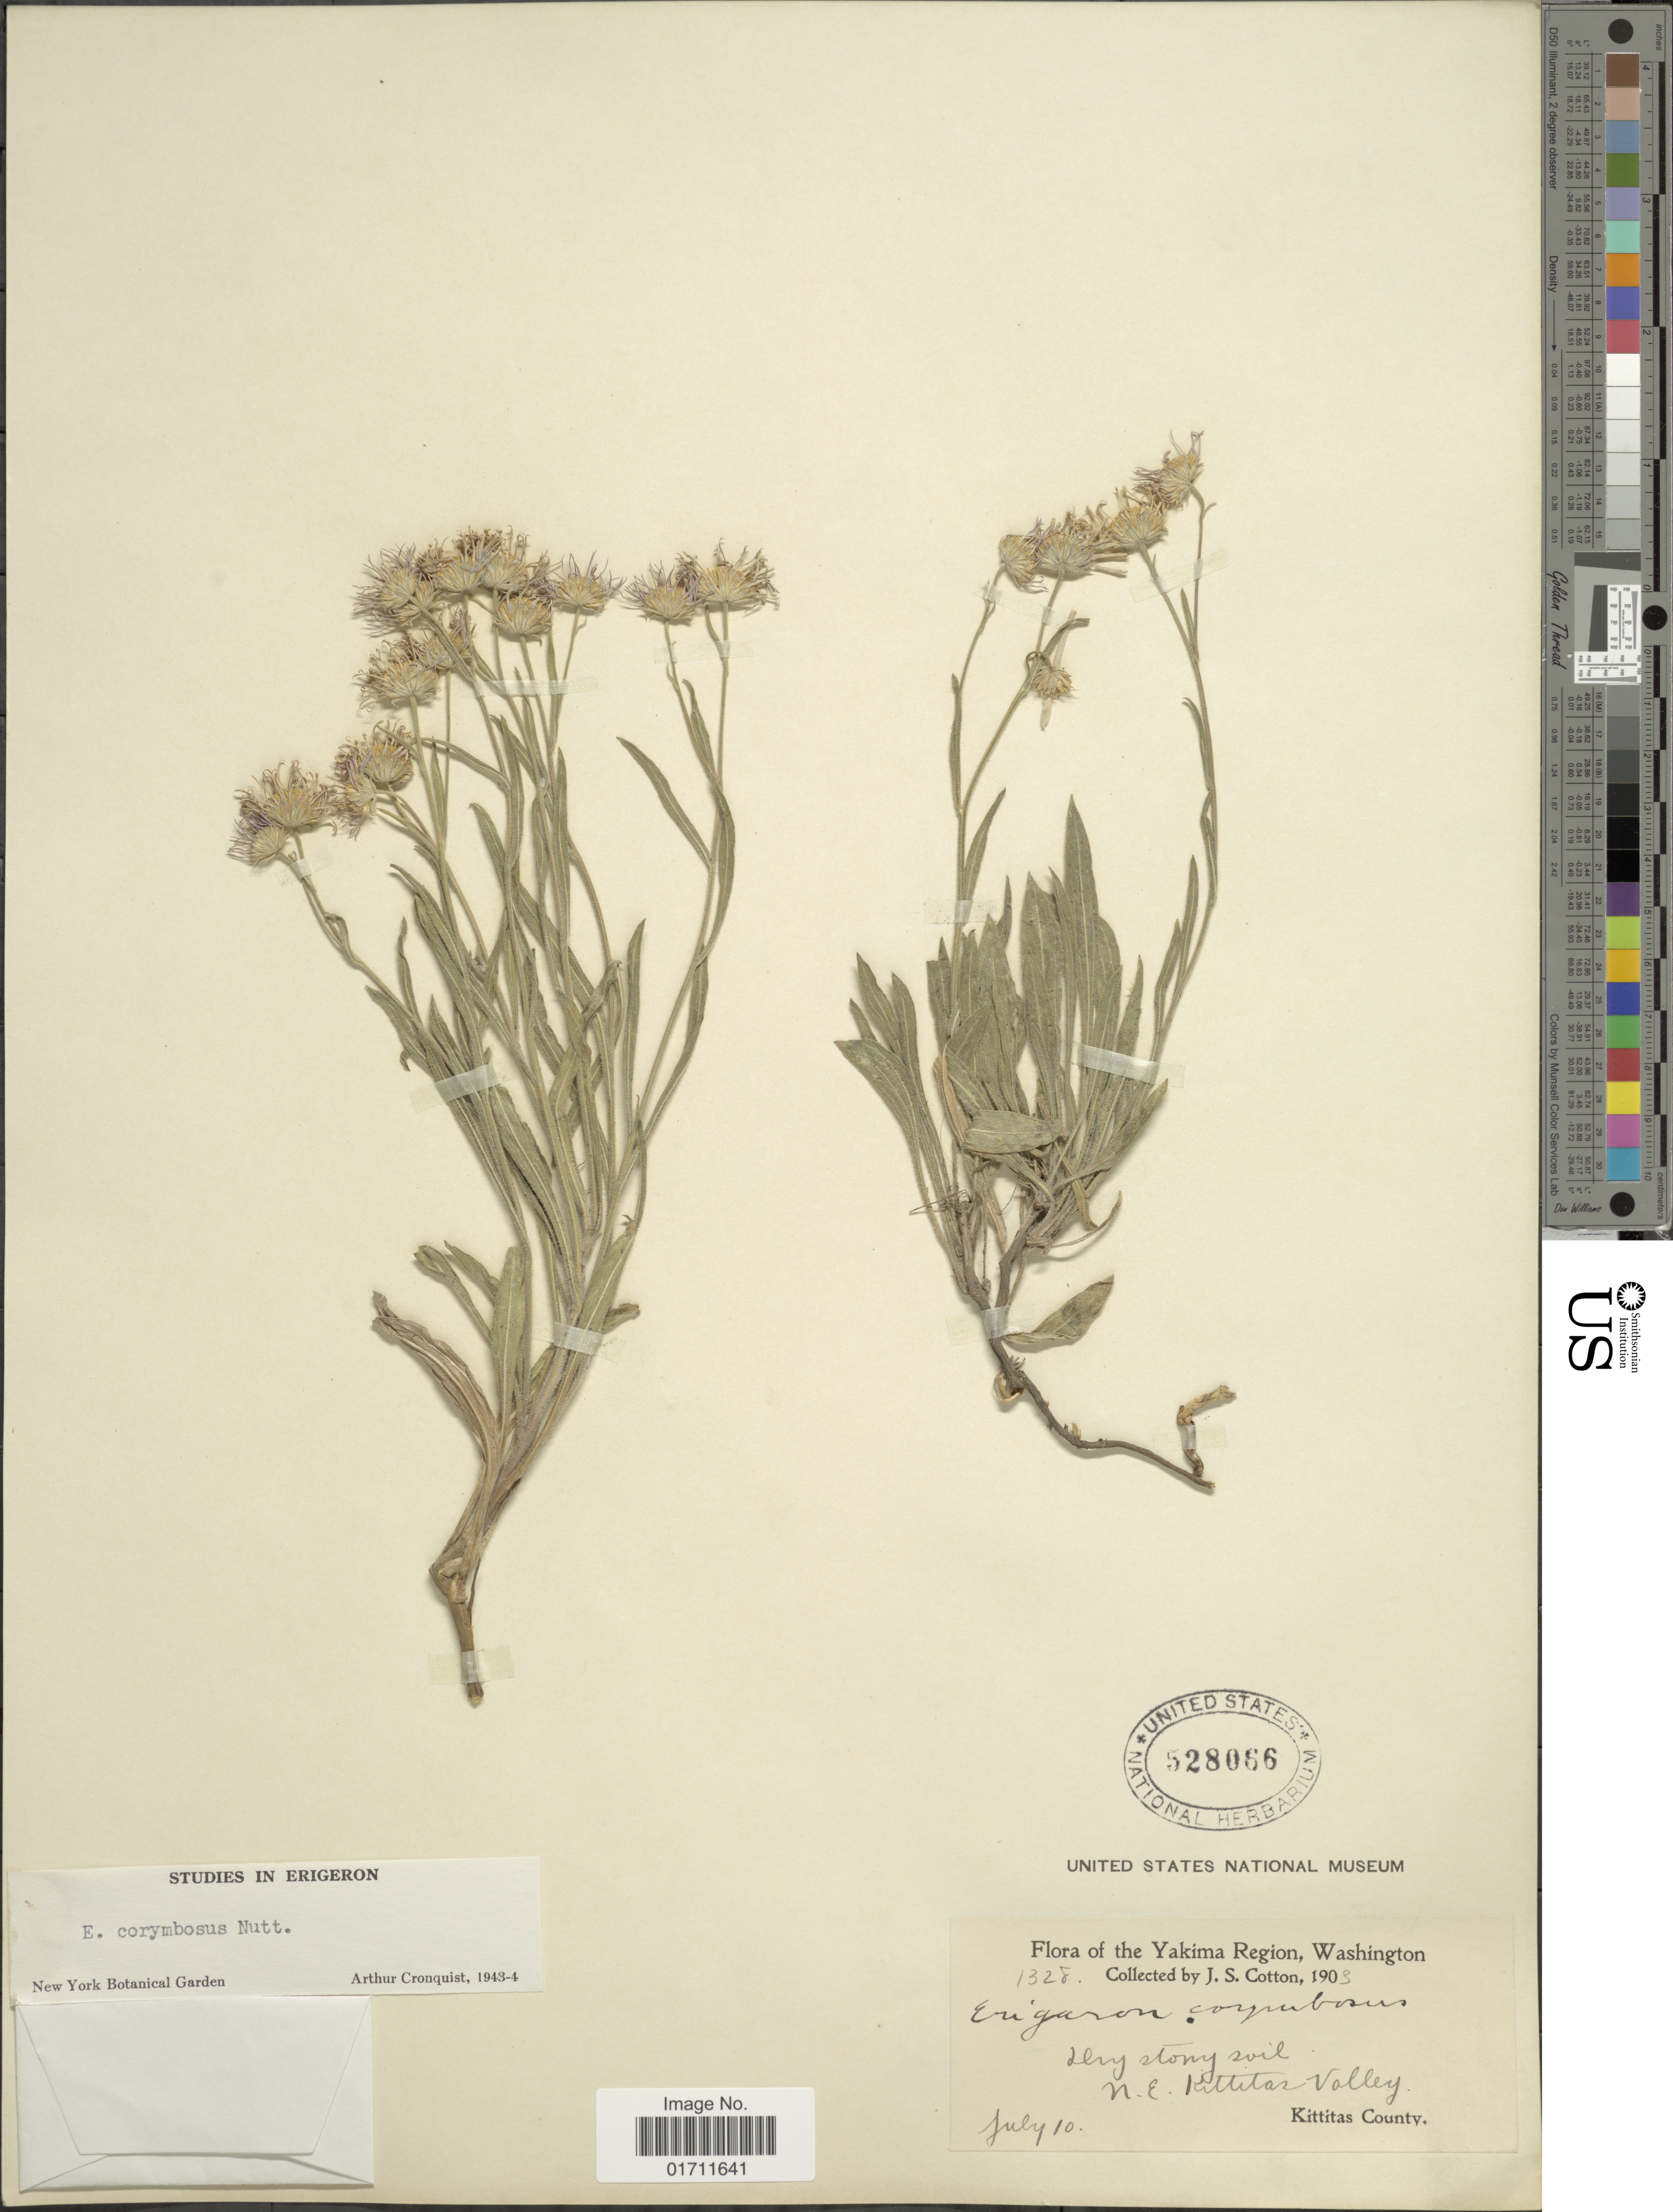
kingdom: Plantae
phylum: Tracheophyta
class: Magnoliopsida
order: Asterales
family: Asteraceae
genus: Erigeron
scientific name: Erigeron corymbosus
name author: Nutt.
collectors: J. S. Cotton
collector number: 1328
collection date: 1903-07-10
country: United States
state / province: Washington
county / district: Kittitas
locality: Yakima Region, Dry stony soil, N.E. Kittitas vallet, Kittitas County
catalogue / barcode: US 528066